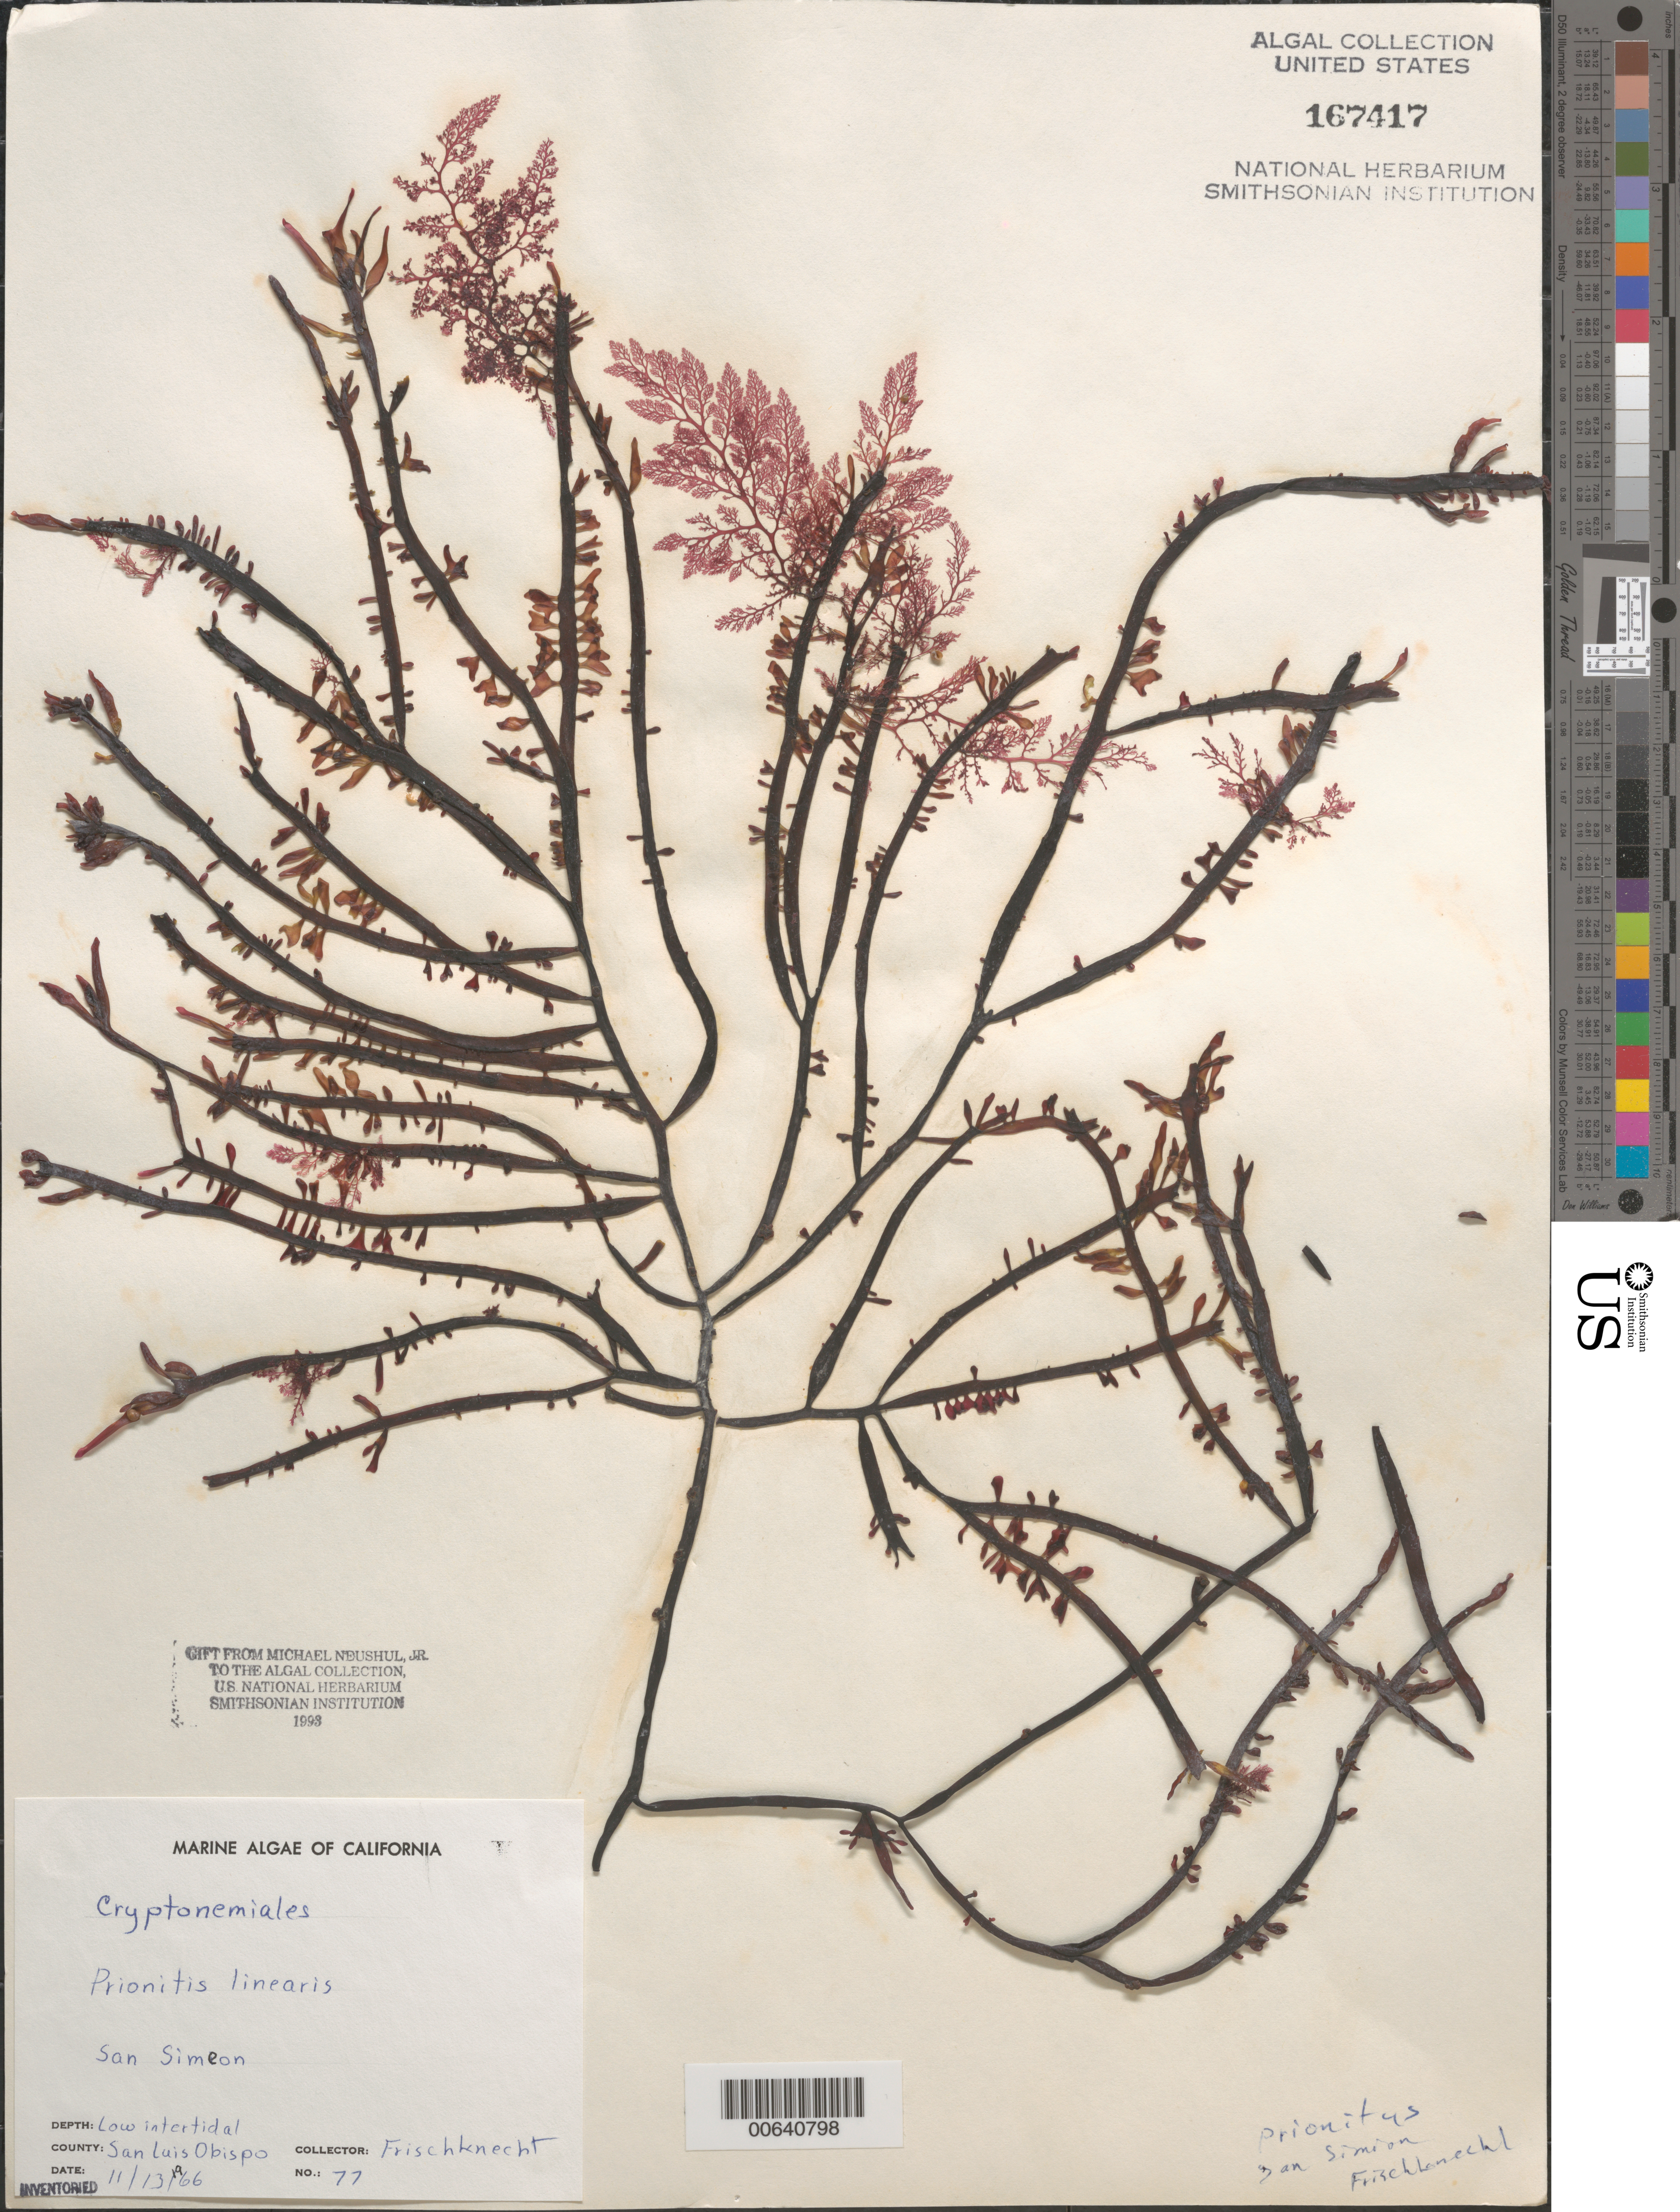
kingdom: Plantae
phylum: Rhodophyta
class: Florideophyceae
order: Cryptonemiales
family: Cryptonemiaceae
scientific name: Prionitis linearis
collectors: -. Frischknecht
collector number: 77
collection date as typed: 13 Nov 1966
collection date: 1966-11-13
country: United States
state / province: California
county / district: San Luis Obispo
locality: San Simeon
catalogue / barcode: US 167417